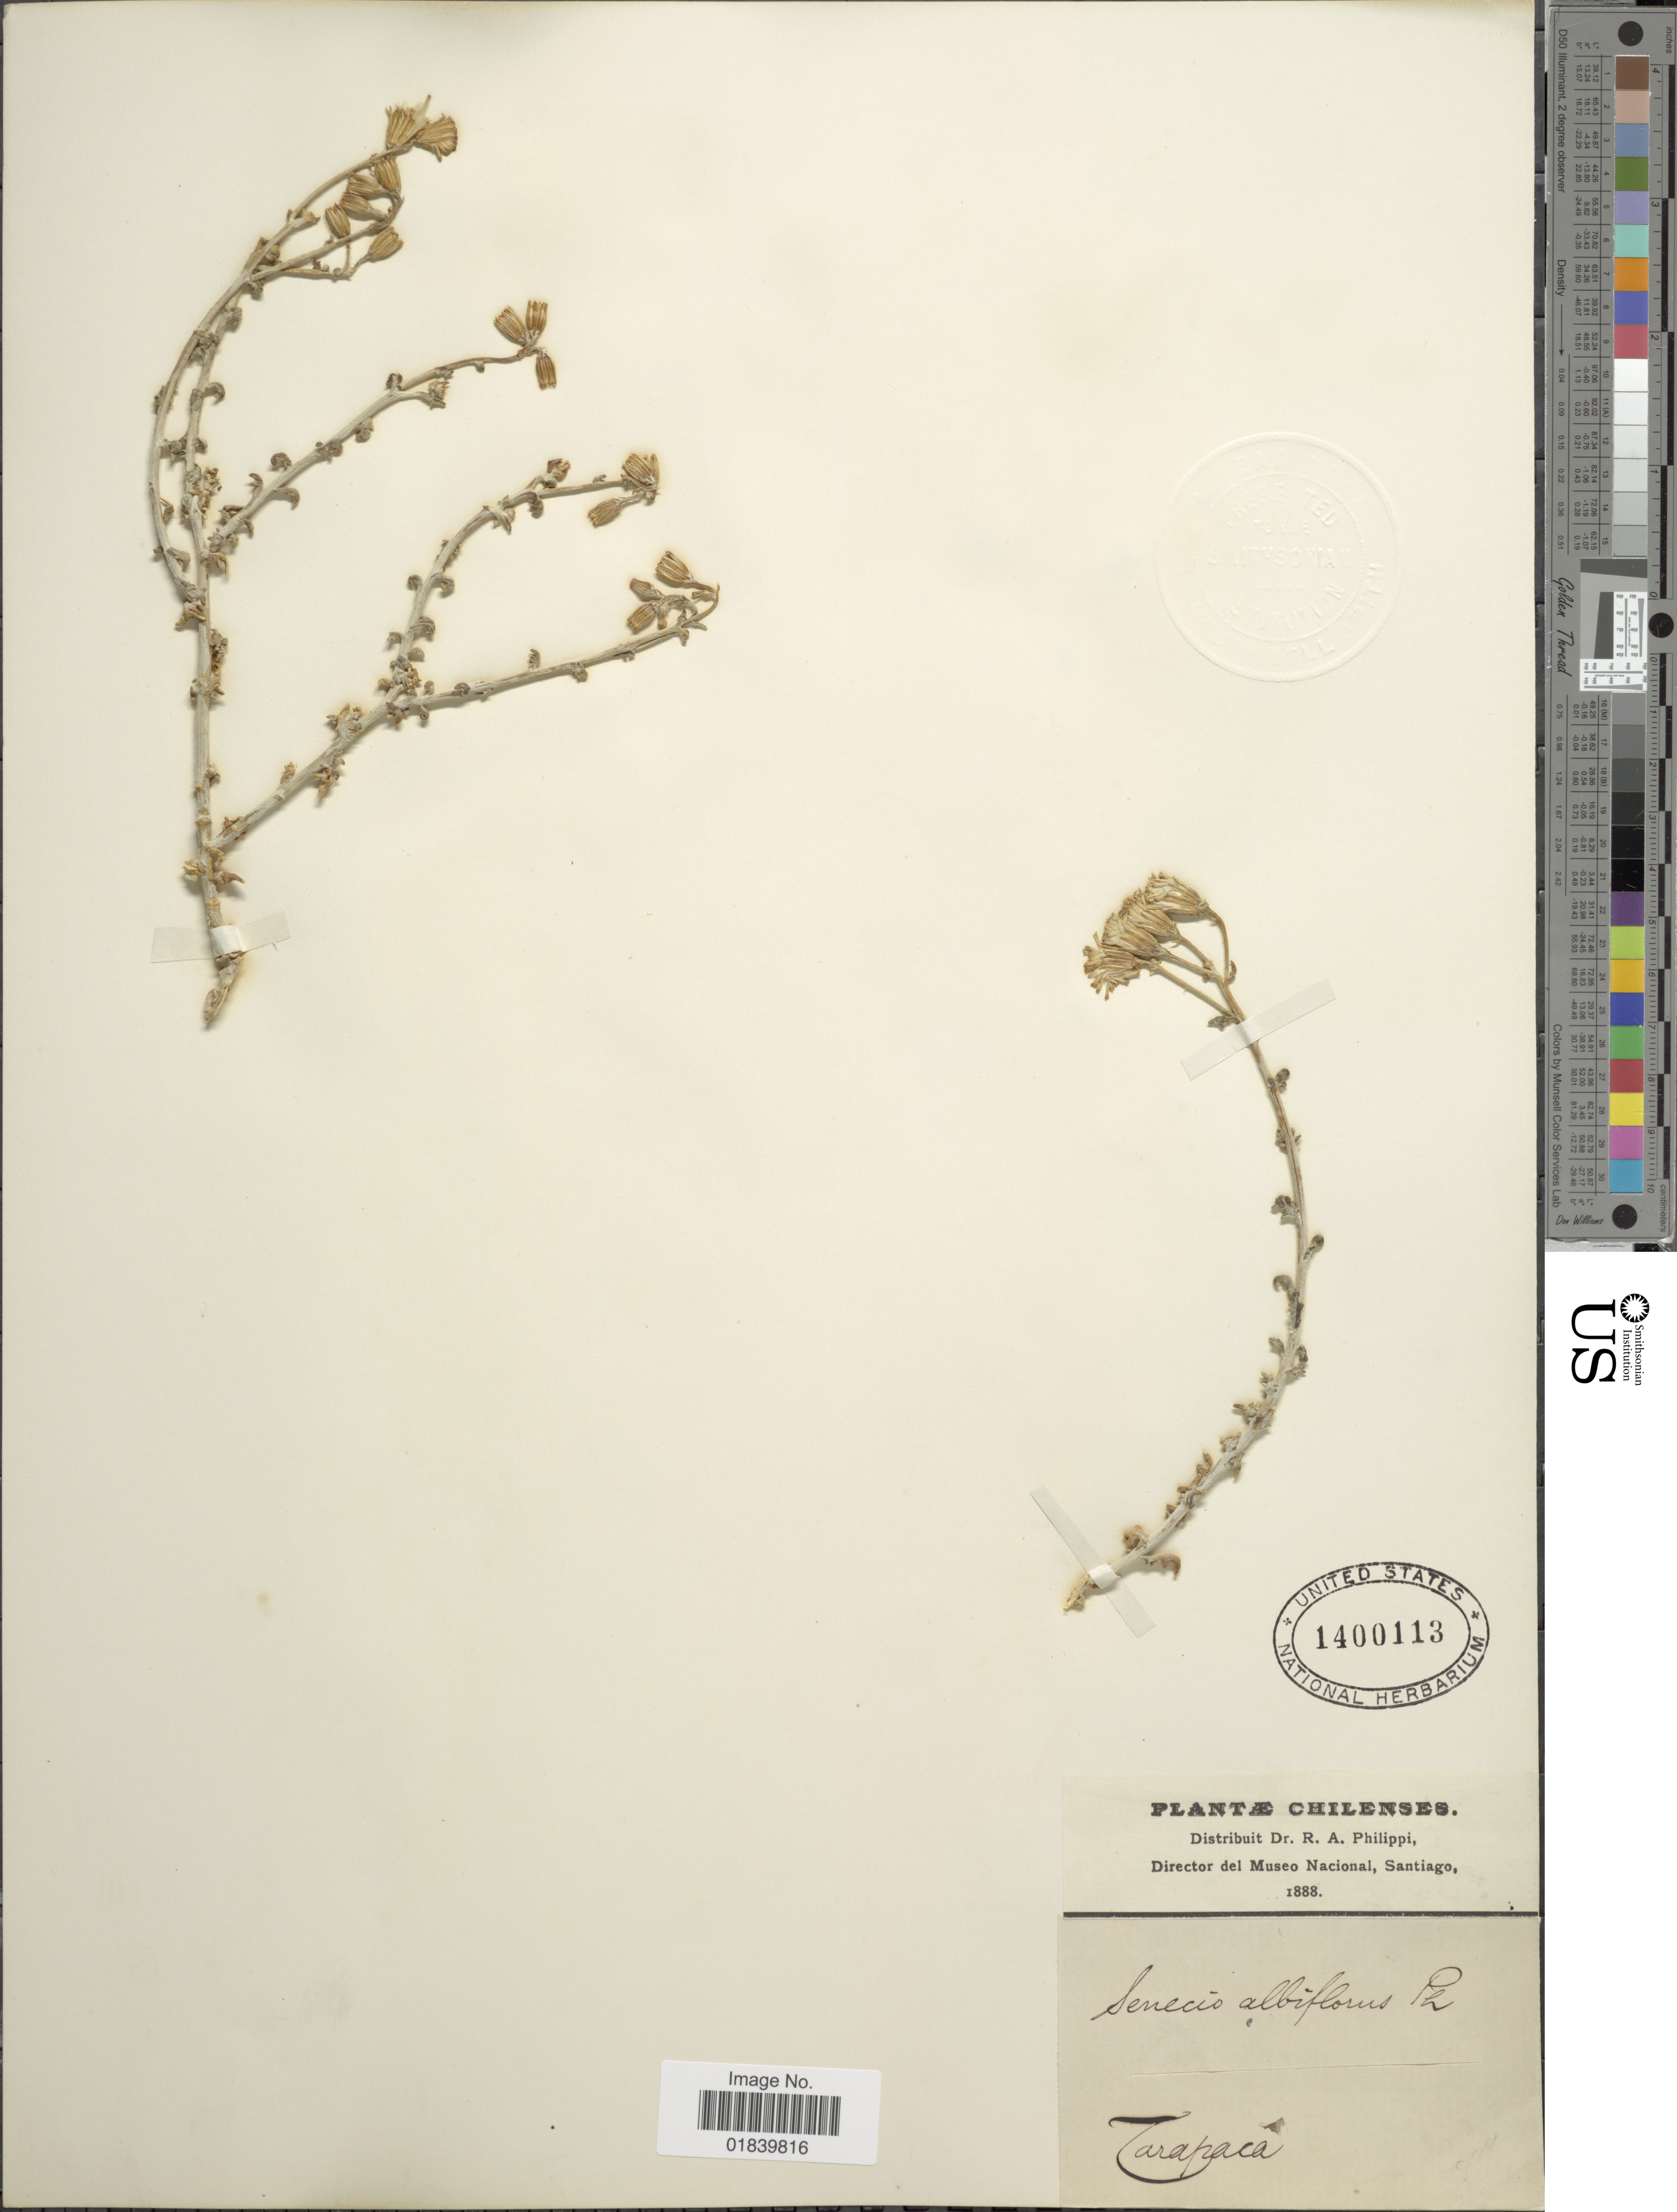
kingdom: Plantae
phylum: Tracheophyta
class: Magnoliopsida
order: Asterales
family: Asteraceae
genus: Senecio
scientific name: Senecio filaginoides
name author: DC.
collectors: R. A. Philippi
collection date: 1888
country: Chile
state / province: Tarapacá (I)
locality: Tarapaca.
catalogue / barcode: US 1400113